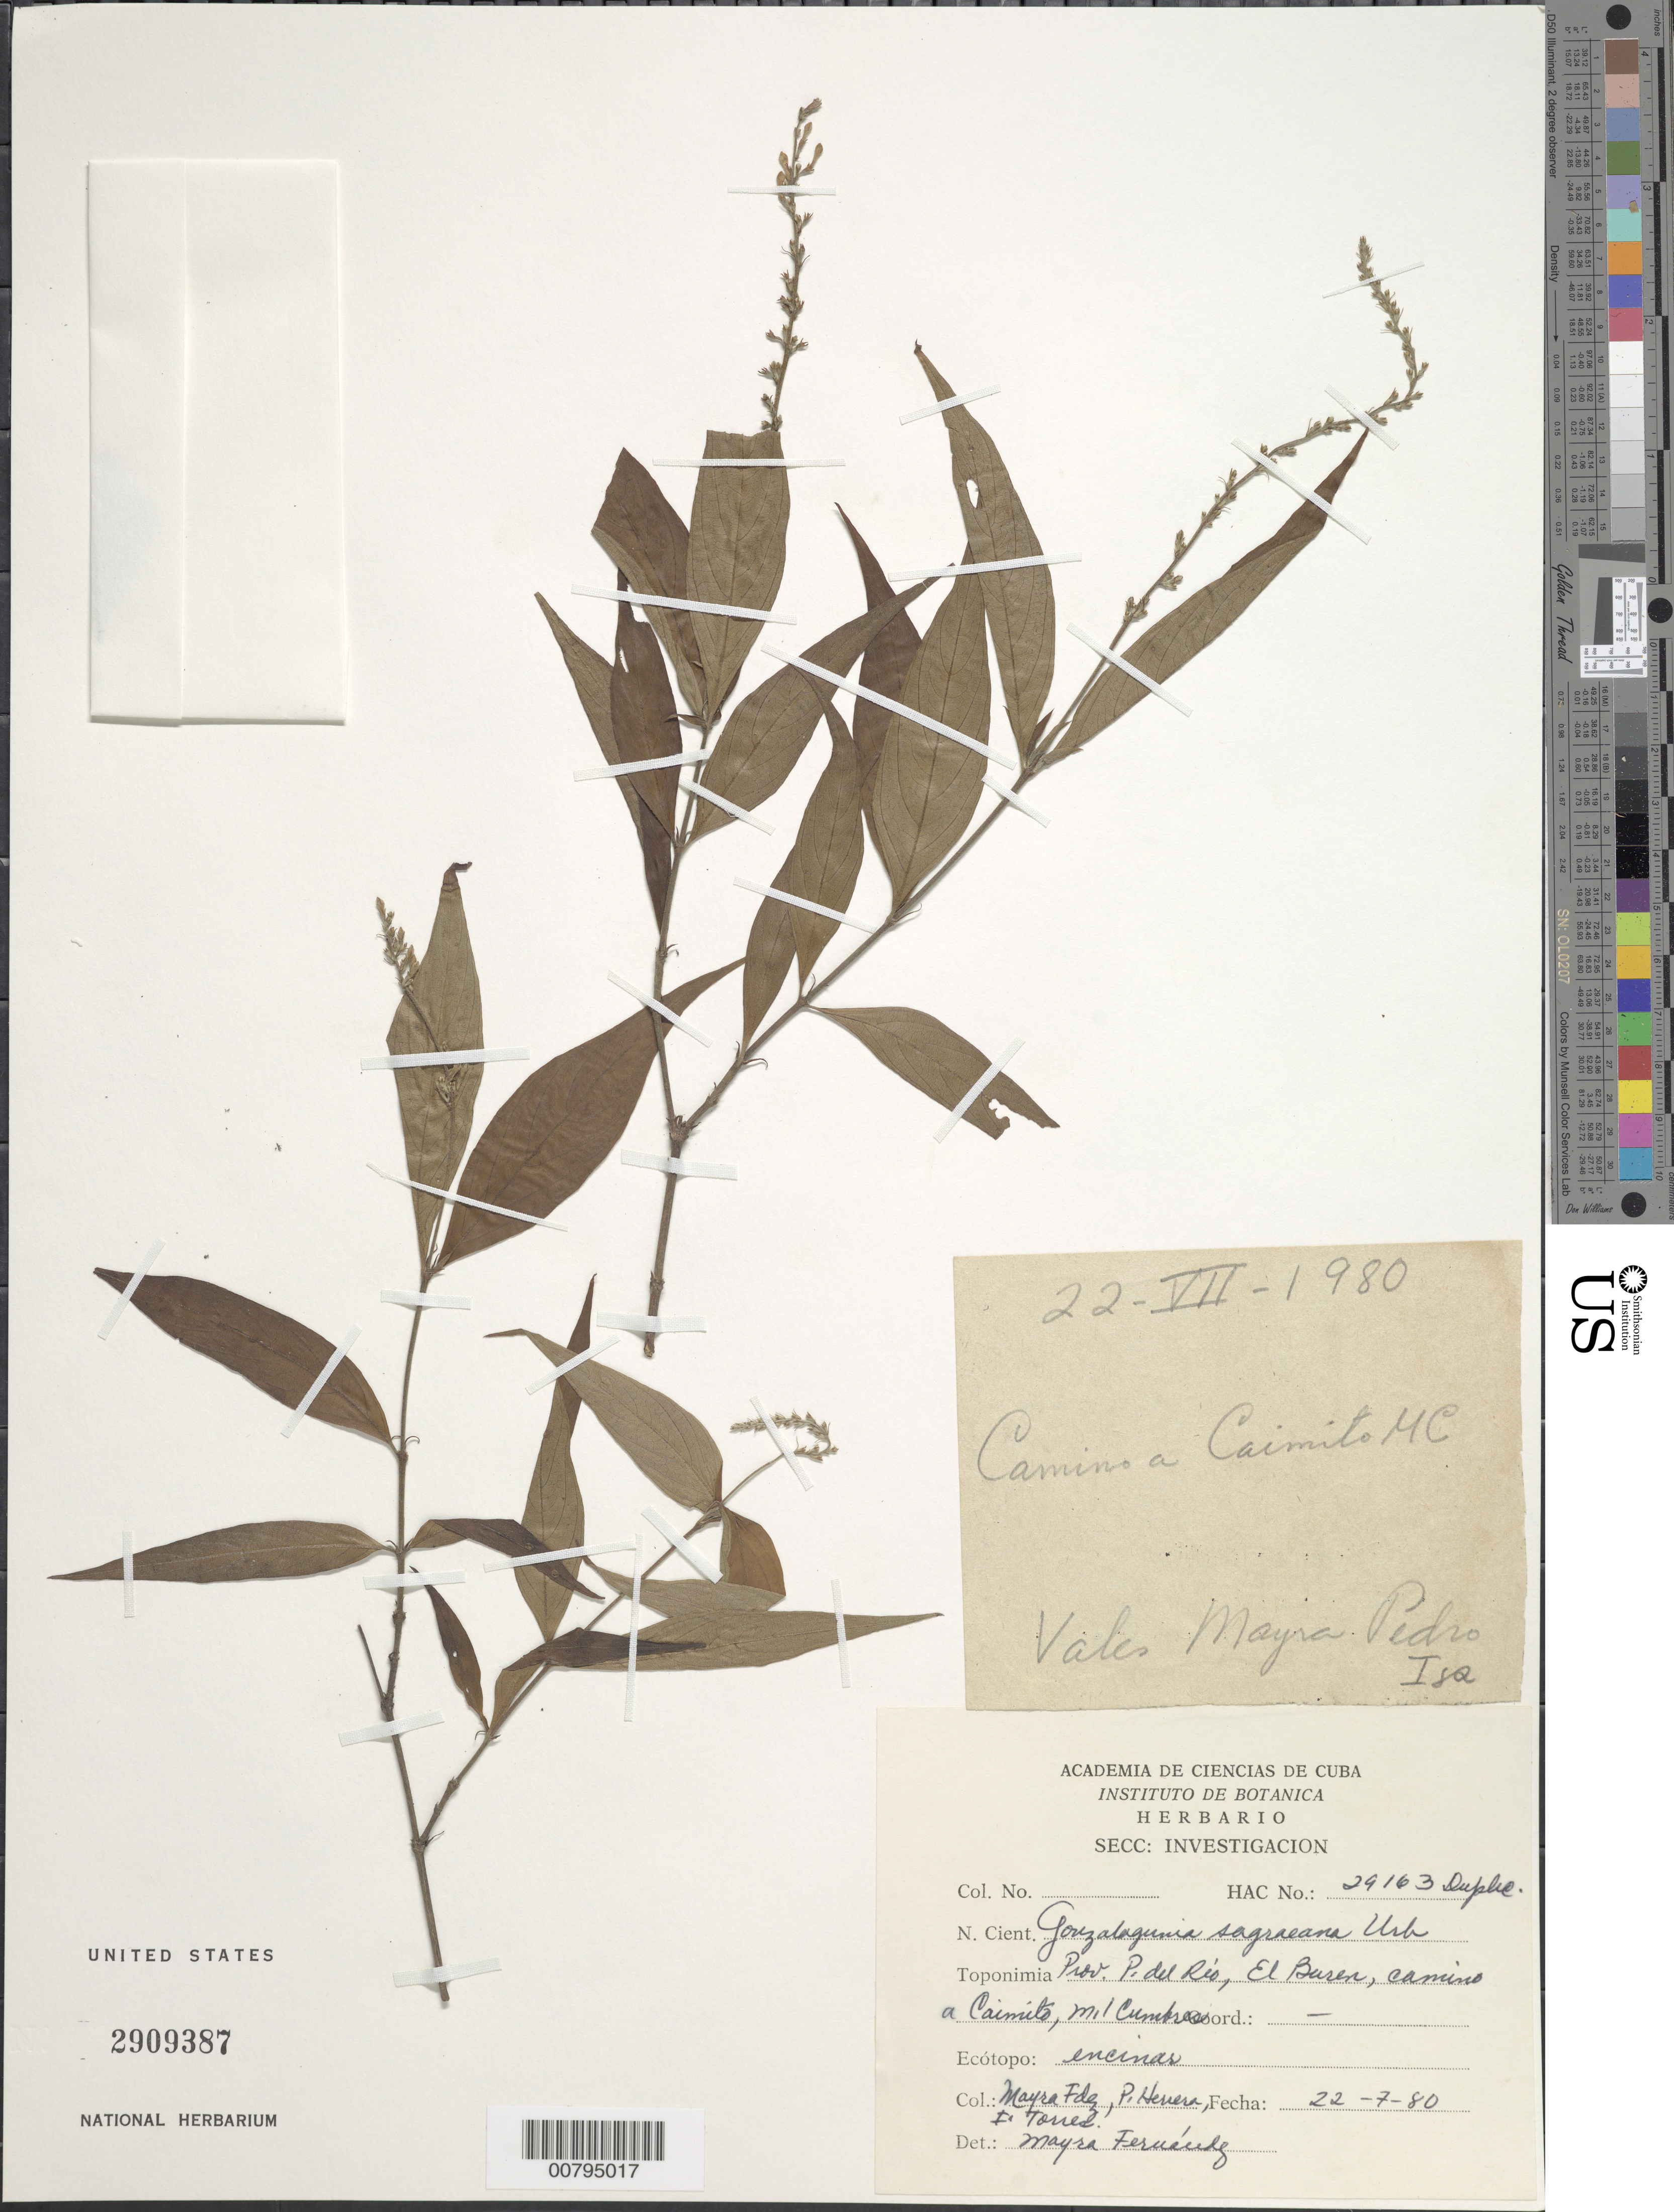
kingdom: Plantae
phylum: Tracheophyta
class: Magnoliopsida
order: Gentianales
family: Rubiaceae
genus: Gonzalagunia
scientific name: Gonzalagunia sagraeana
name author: Urb.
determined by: Fernandez, M.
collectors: M. Fernández, Herrera, P. & I. Torres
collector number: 29163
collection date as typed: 22 Jul 1980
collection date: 1980-07-22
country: Cuba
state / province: Pinar del Río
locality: El Busen, camino a Caimito, Mil Cumbres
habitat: Encinar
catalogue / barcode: US 2909387